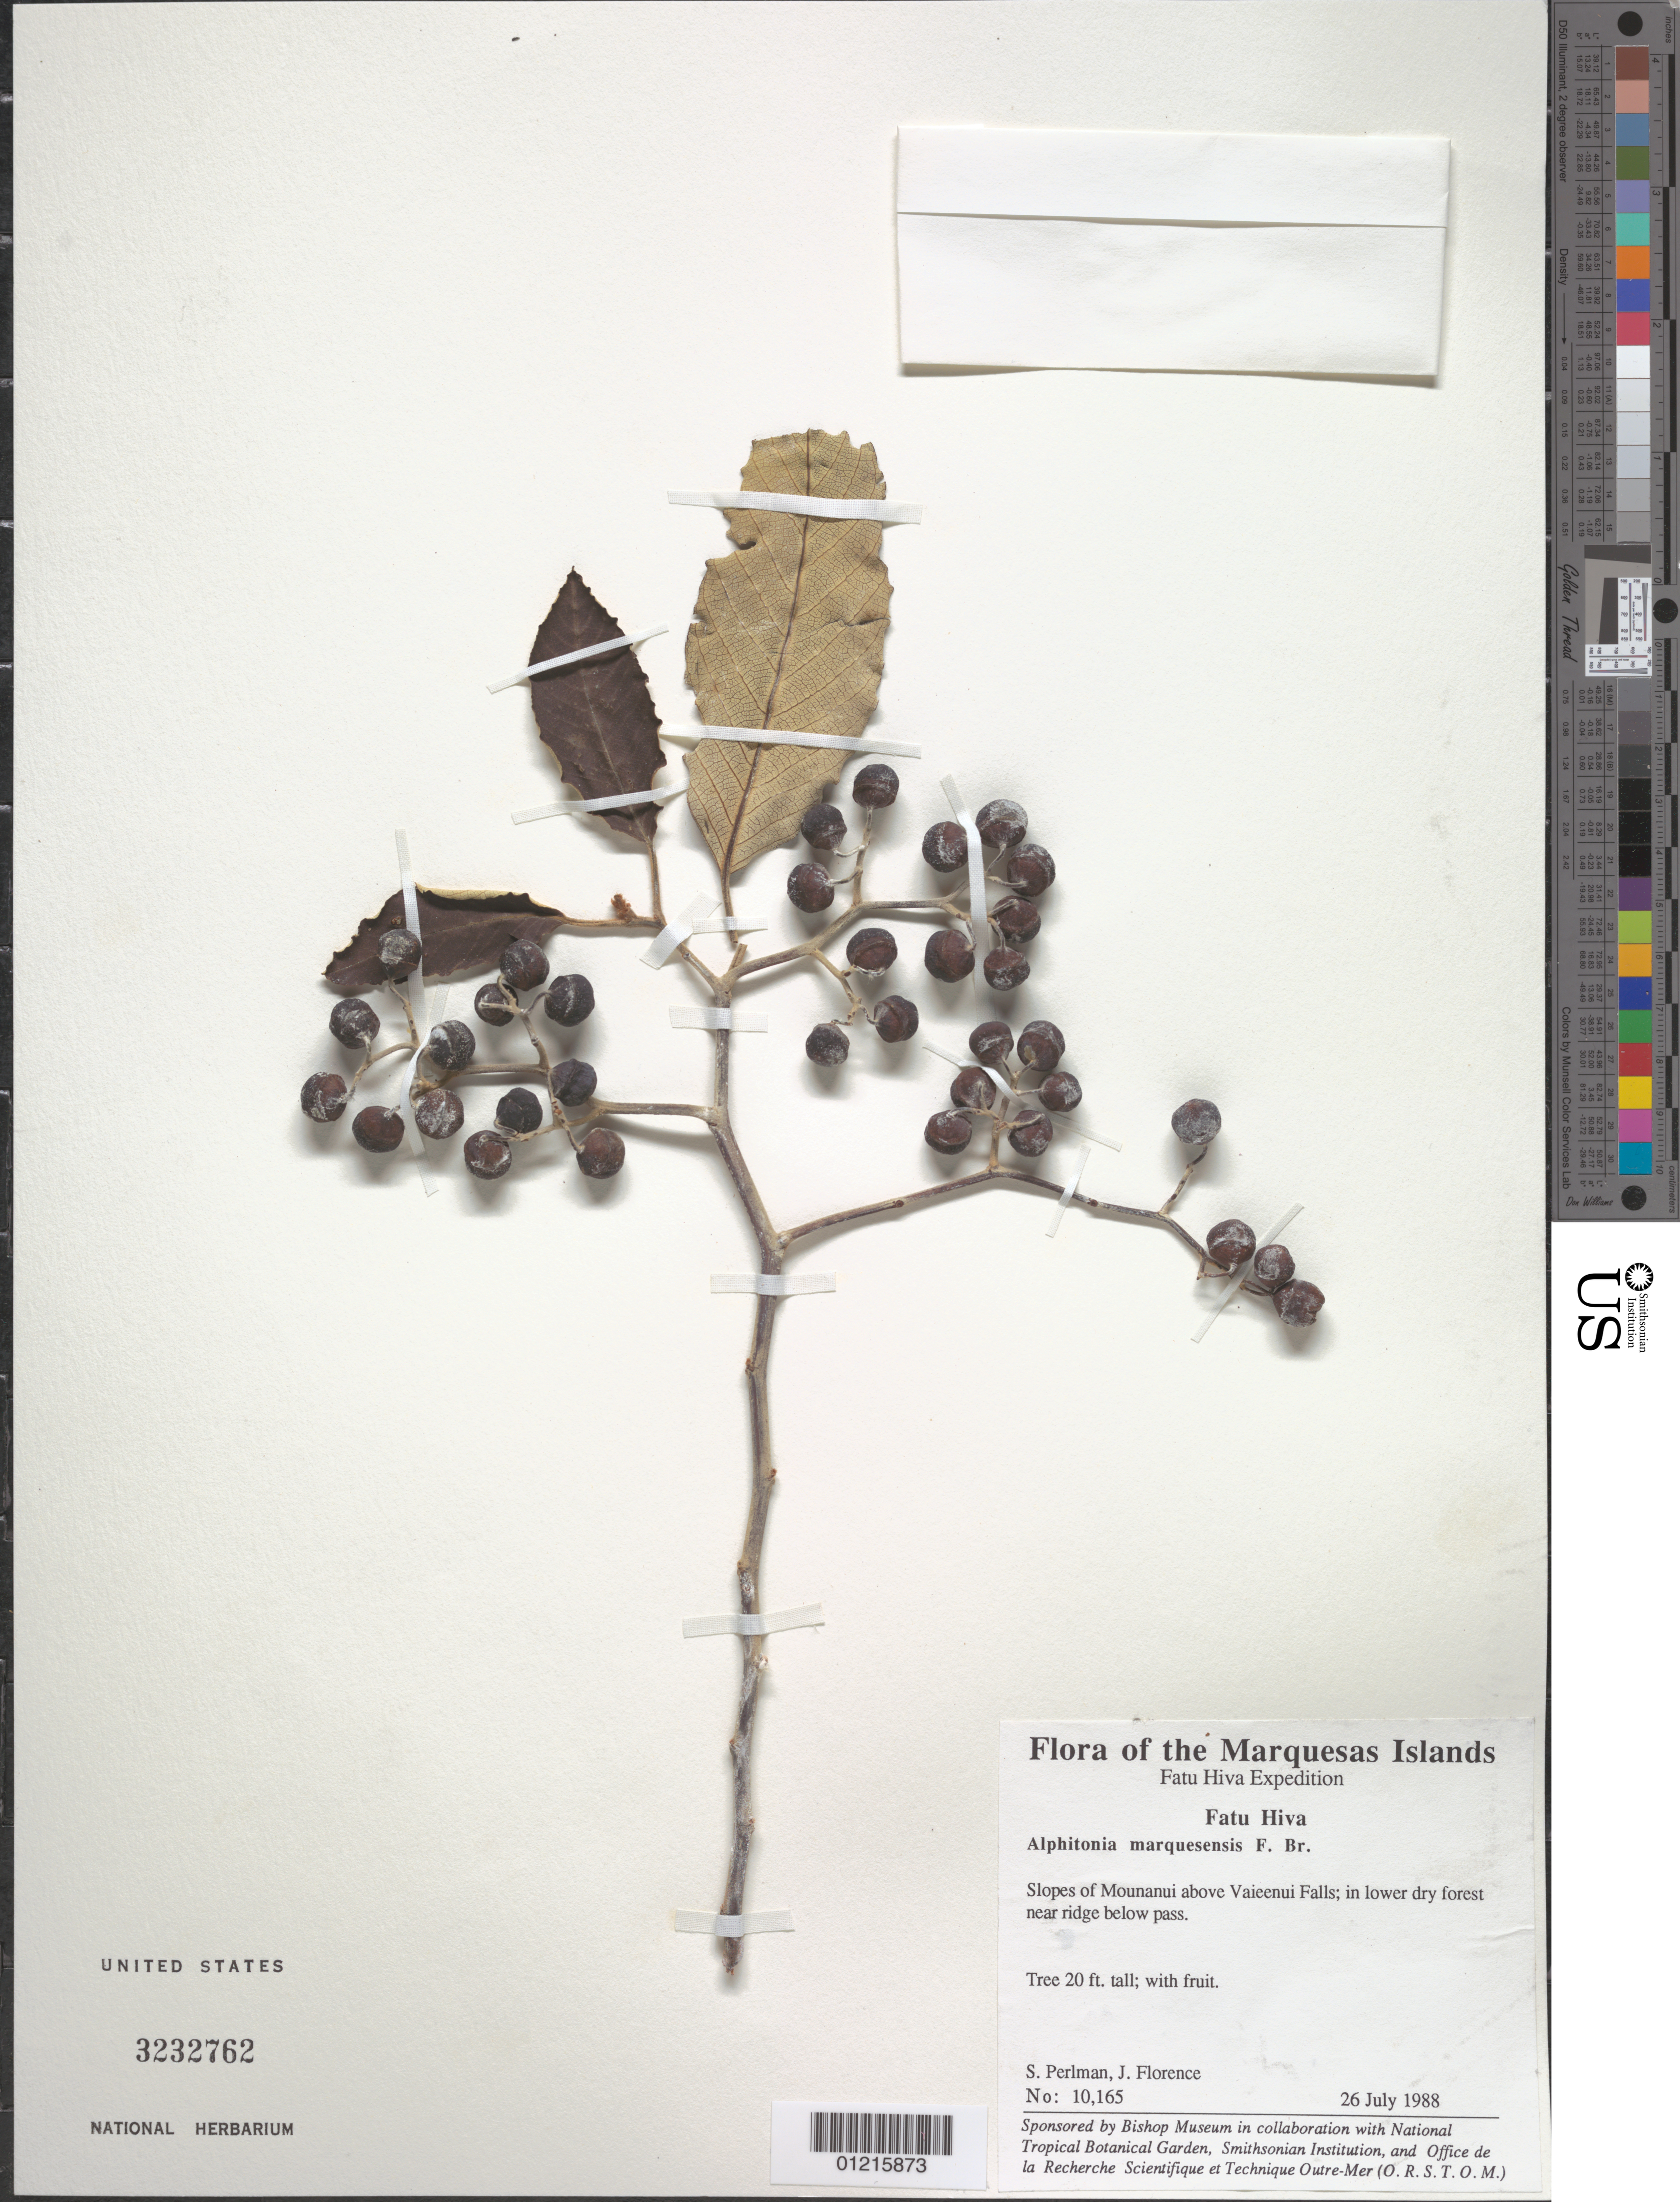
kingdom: Plantae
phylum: Tracheophyta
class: Magnoliopsida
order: Rosales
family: Rhamnaceae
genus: Alphitonia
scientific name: Alphitonia marquesensis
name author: F. Br.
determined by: Wagner, W. L., (BOT), Smithsonian Institution - National Museum of Natural History (UNITED STATES)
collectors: S. P. Perlman & J. Florence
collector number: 10165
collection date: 1988-07-26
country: French Polynesia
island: Fatu Hiva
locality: Slopes of Mounanui above Vaienui Falls, in lower dry forest near ridge below pass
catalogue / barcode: US 3232762